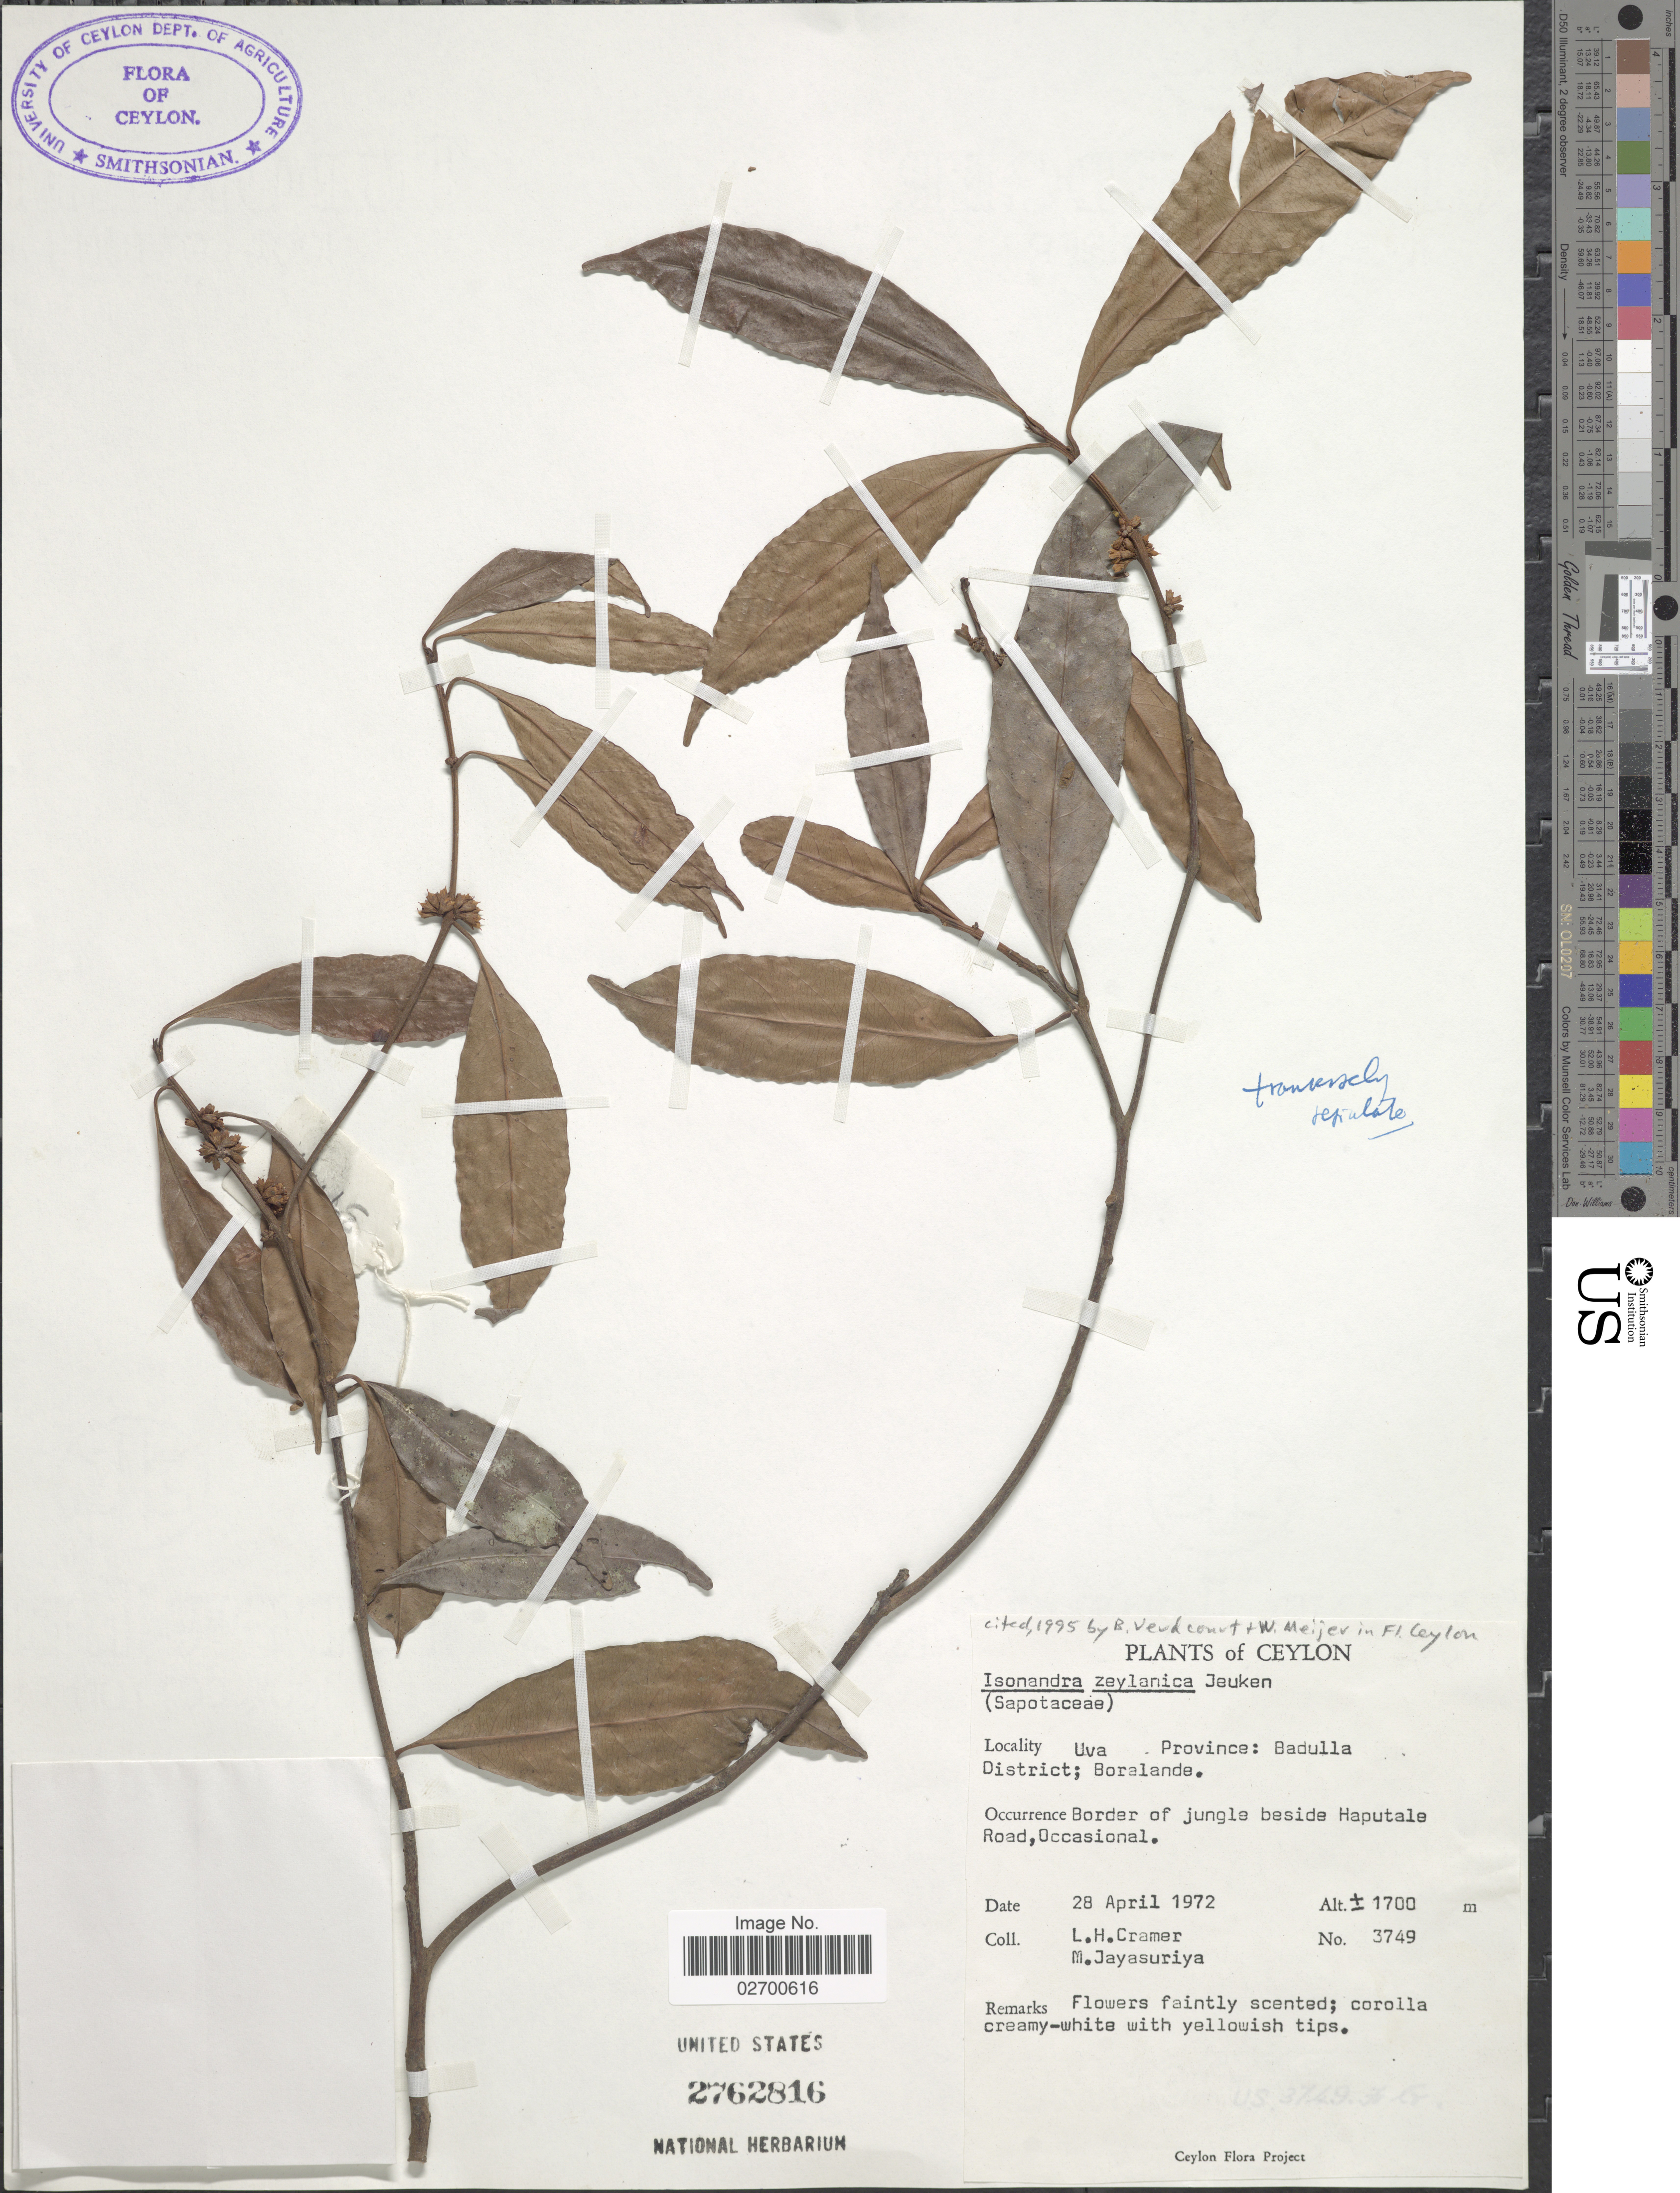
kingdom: Plantae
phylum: Tracheophyta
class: Magnoliopsida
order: Ericales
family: Sapotaceae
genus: Isonandra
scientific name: Isonandra zeylanica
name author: Jeuken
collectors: L. H. Cramer & M. Jayasuriya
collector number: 3749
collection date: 1972-04-28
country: Sri Lanka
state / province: Uva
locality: Uva Province: Badulla District; Boralanda. Border of jungle beside Haputale Road, Ceylon.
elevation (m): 1700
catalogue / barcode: US 2762816